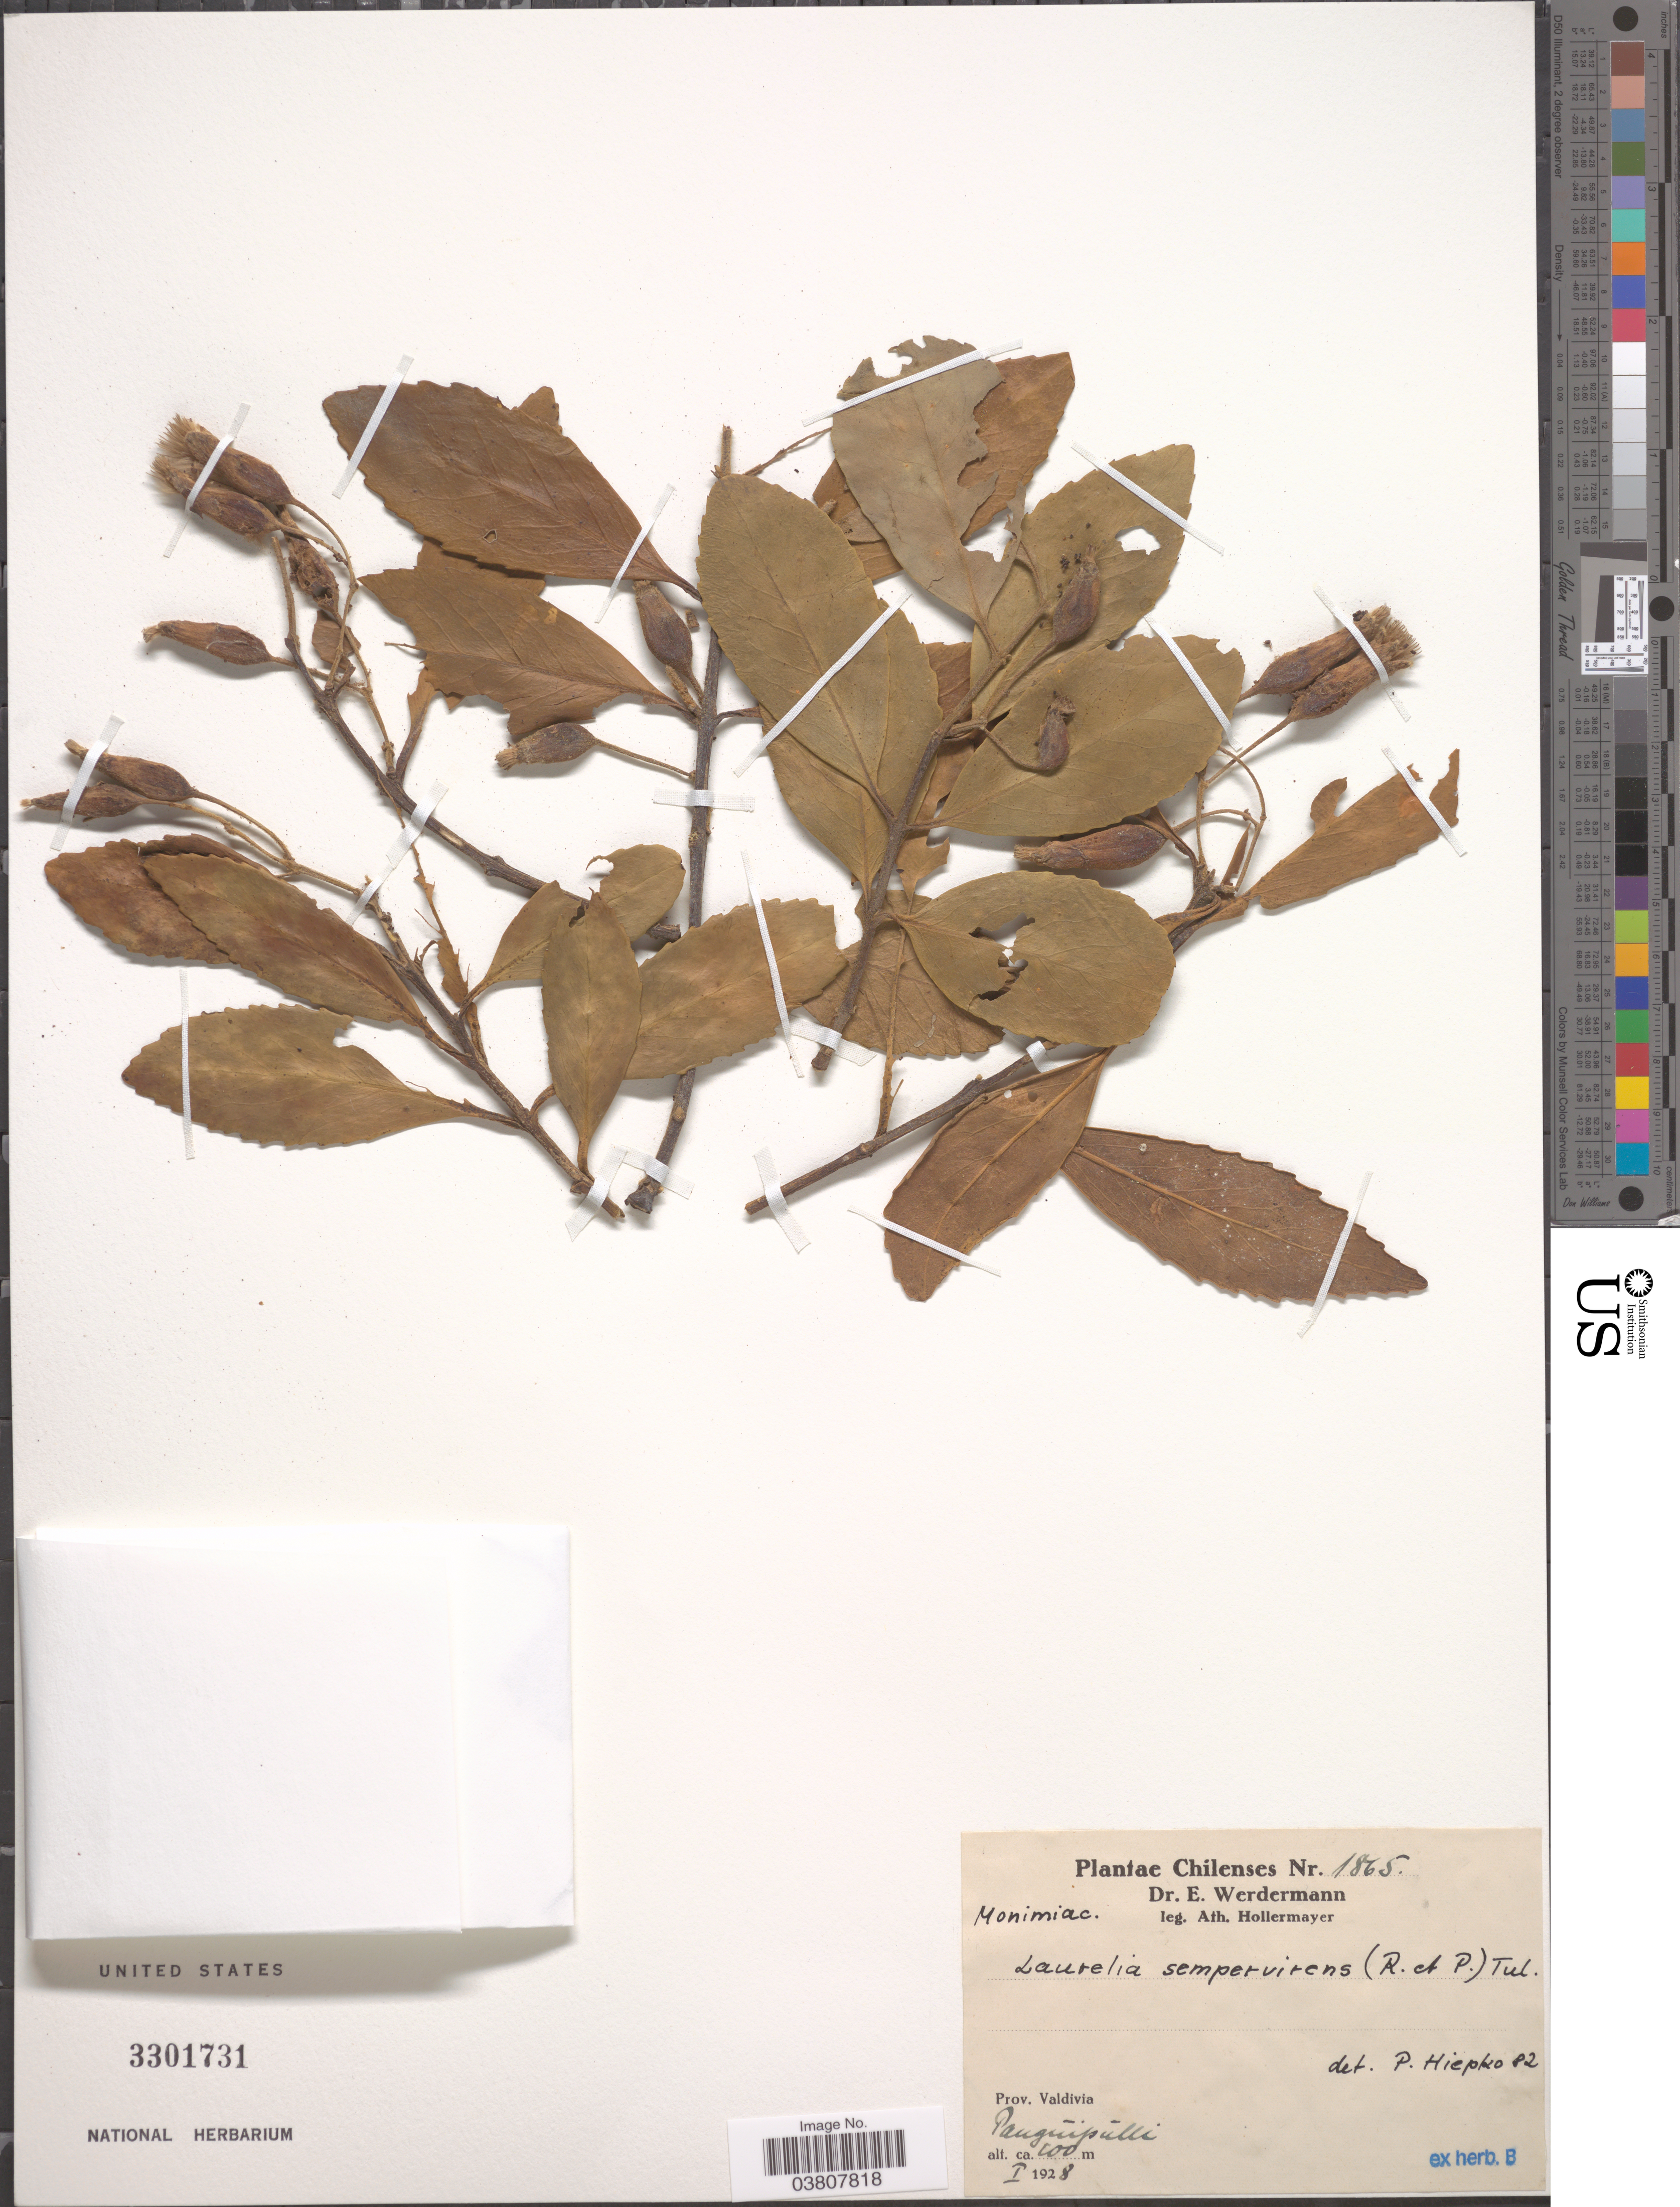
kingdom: Plantae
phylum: Tracheophyta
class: Magnoliopsida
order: Laurales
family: Atherospermataceae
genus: Laurelia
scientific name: Laurelia sempervirens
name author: (Ruiz & Pav.) Tul.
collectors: A. Hollermayer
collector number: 1865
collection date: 1928-01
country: Chile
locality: Prov. Valdivia, Panguipulli.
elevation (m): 200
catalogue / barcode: US 3301731